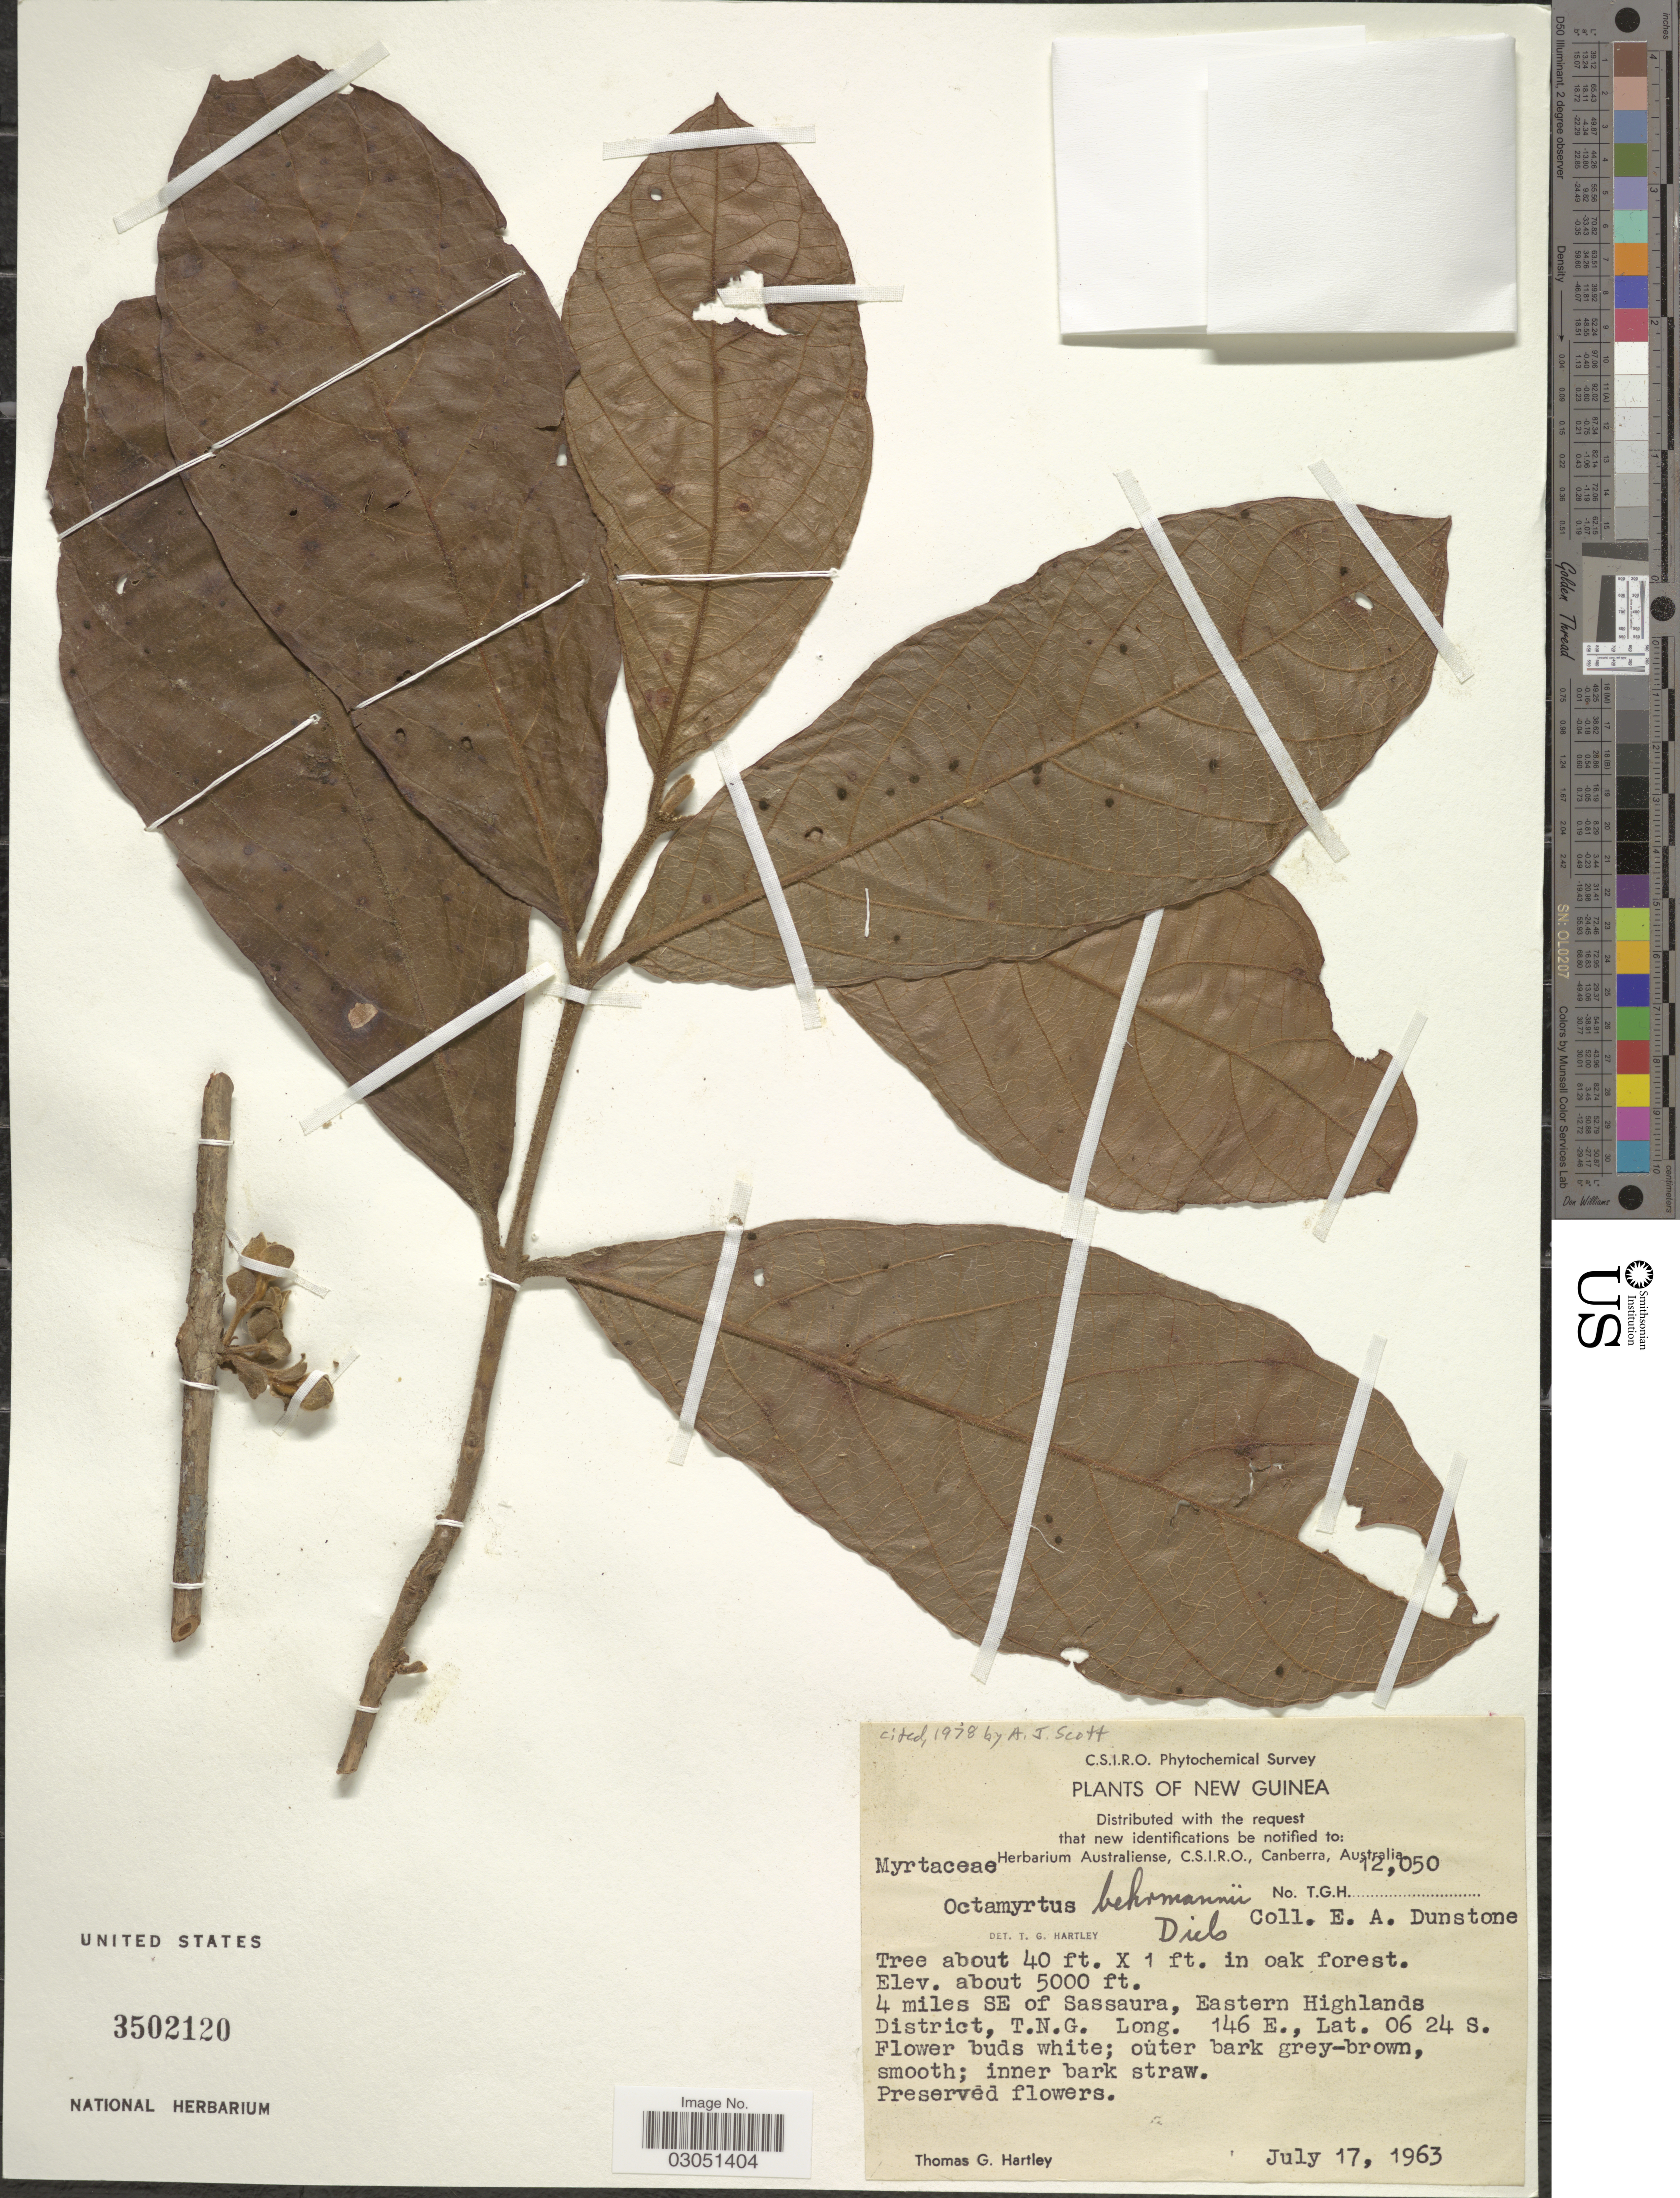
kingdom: Plantae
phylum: Tracheophyta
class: Magnoliopsida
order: Myrtales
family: Myrtaceae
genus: Octamyrtus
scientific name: Octamyrtus behrmannii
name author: Diels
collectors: E. A. Dunstone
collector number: T.G.H.12050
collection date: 1963-07-17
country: Papua New Guinea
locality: New Guinea, 4 miles SE of Sassaura, Eastern Highlands District, T.N.G.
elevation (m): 1524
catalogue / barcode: US 3502120